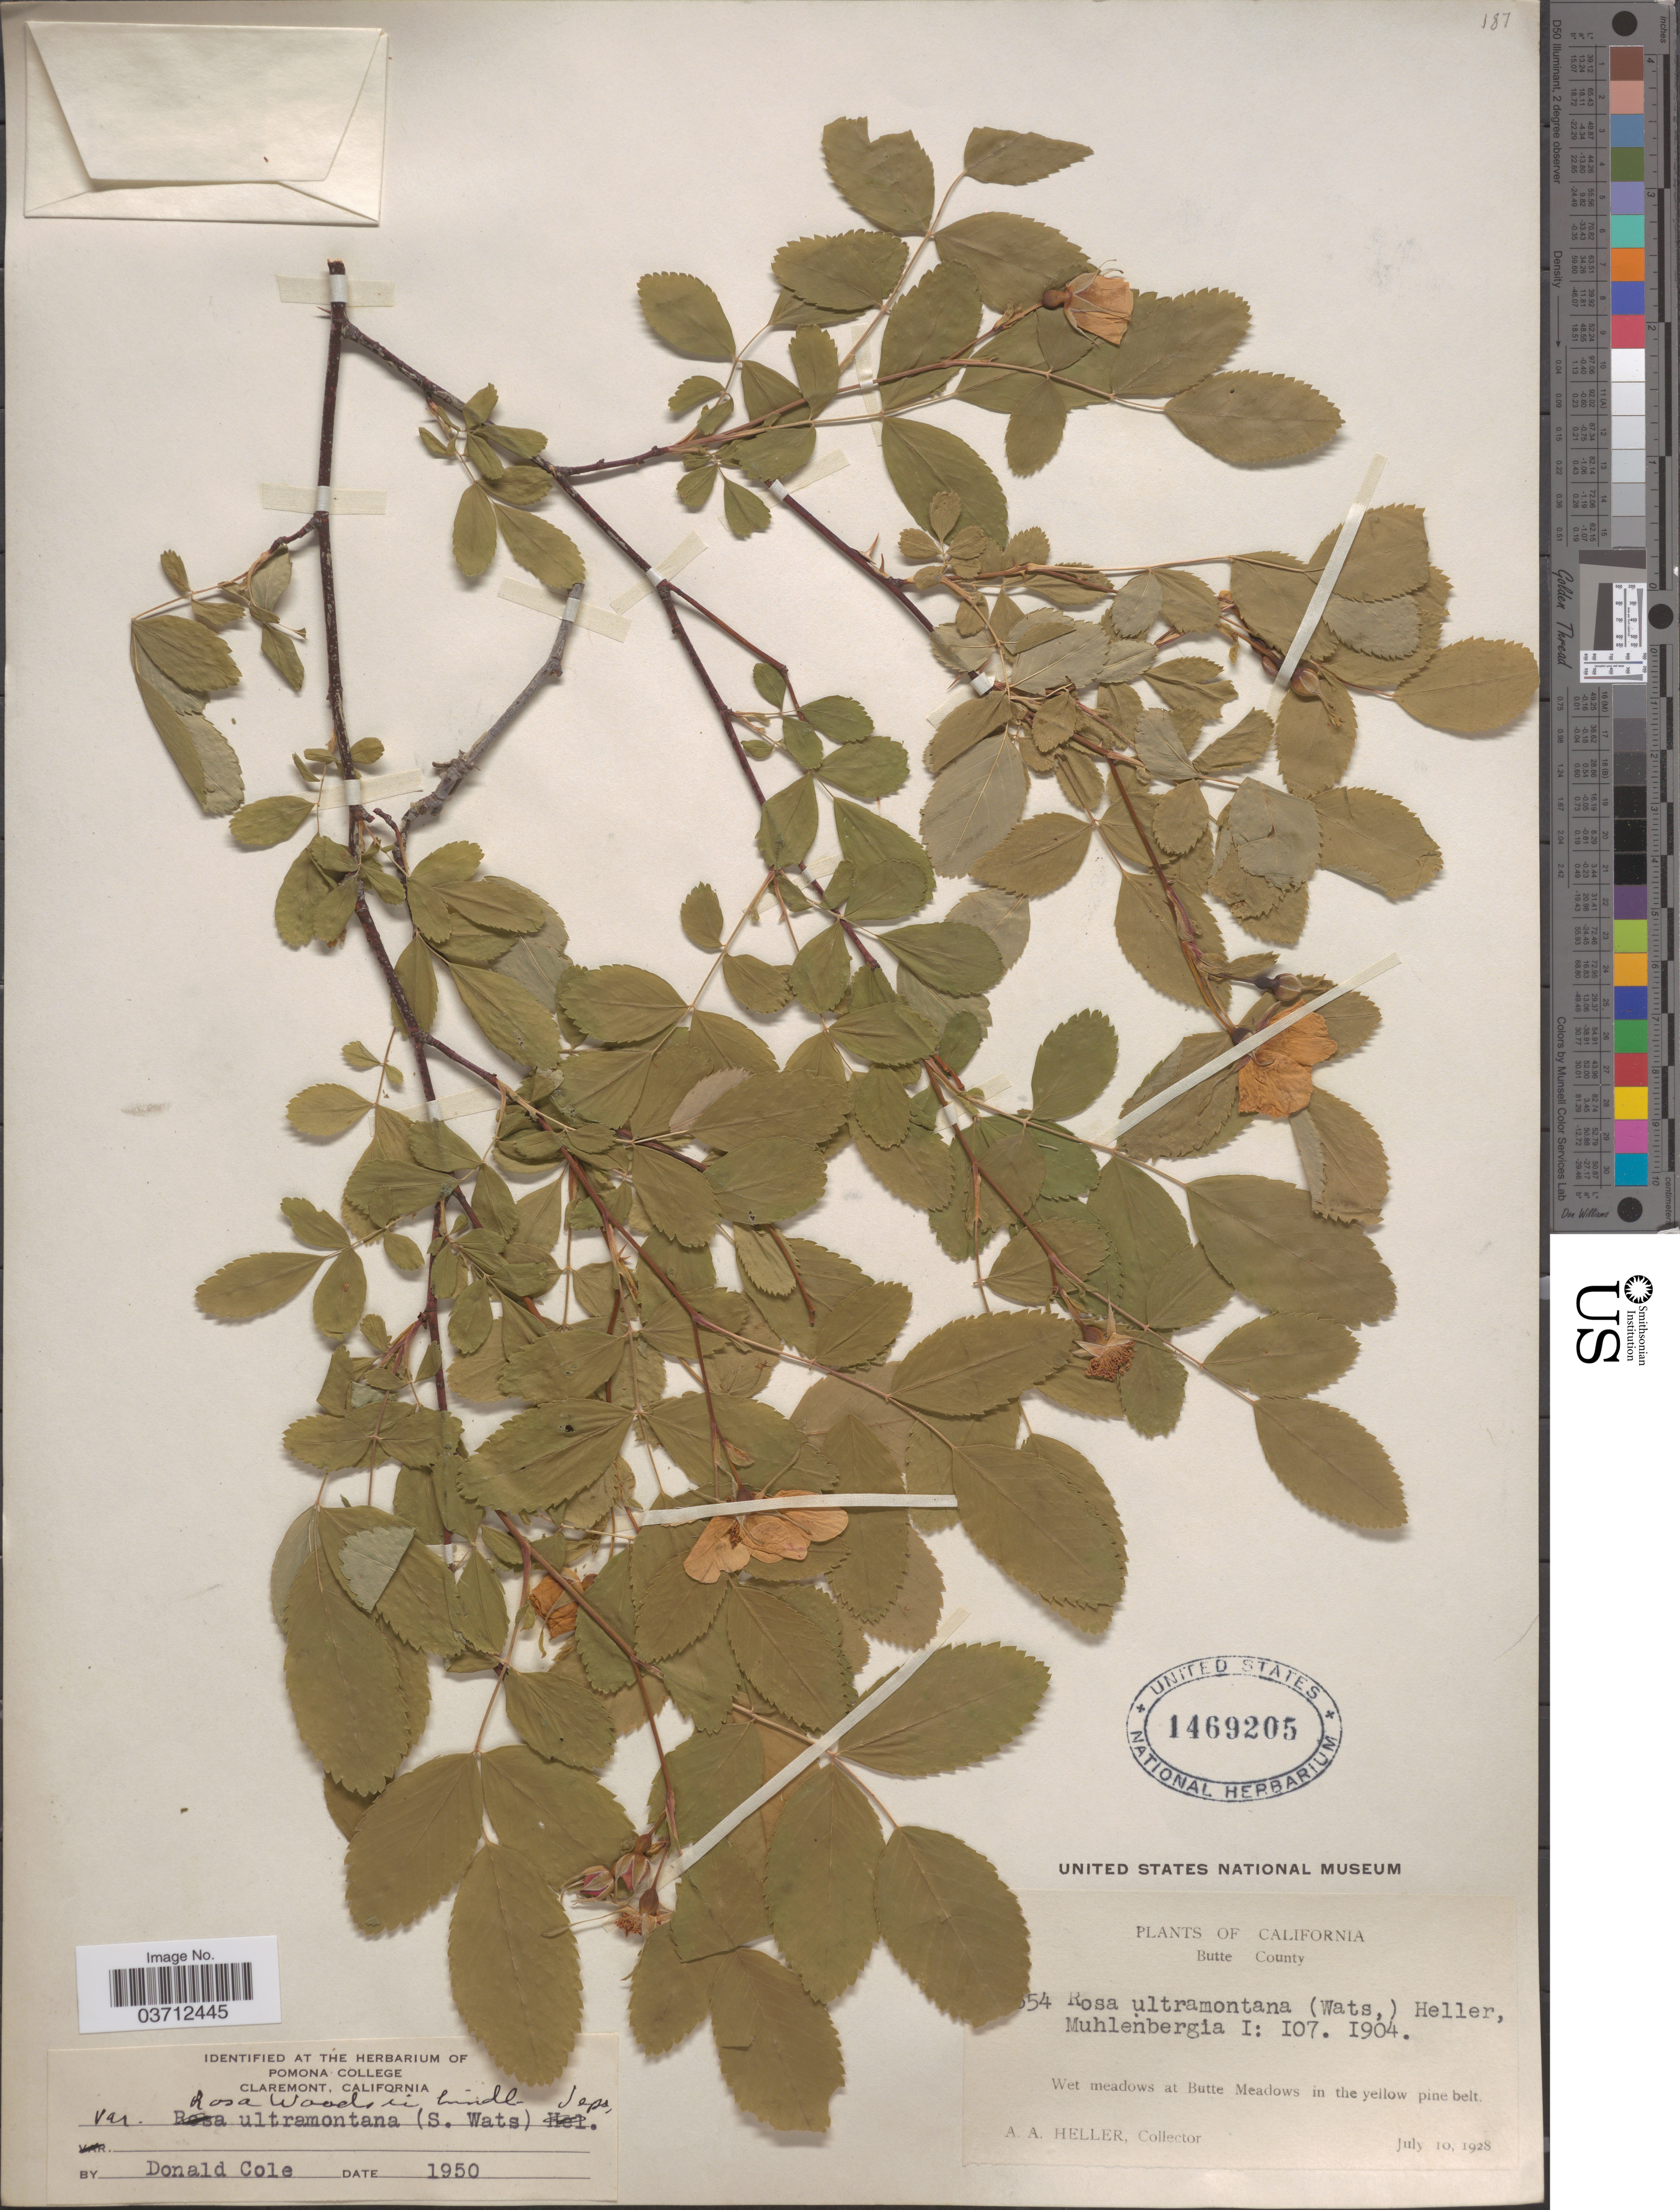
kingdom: Plantae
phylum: Tracheophyta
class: Magnoliopsida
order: Rosales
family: Rosaceae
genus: Rosa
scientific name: Rosa woodsii var. ultramontana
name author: Lindl.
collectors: A. A. Heller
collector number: !54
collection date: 1928-07-10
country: United States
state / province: California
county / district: Butte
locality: Butte County. Wet meadows at Butte Meadows in the yellow pine belt.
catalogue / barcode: US 1469205